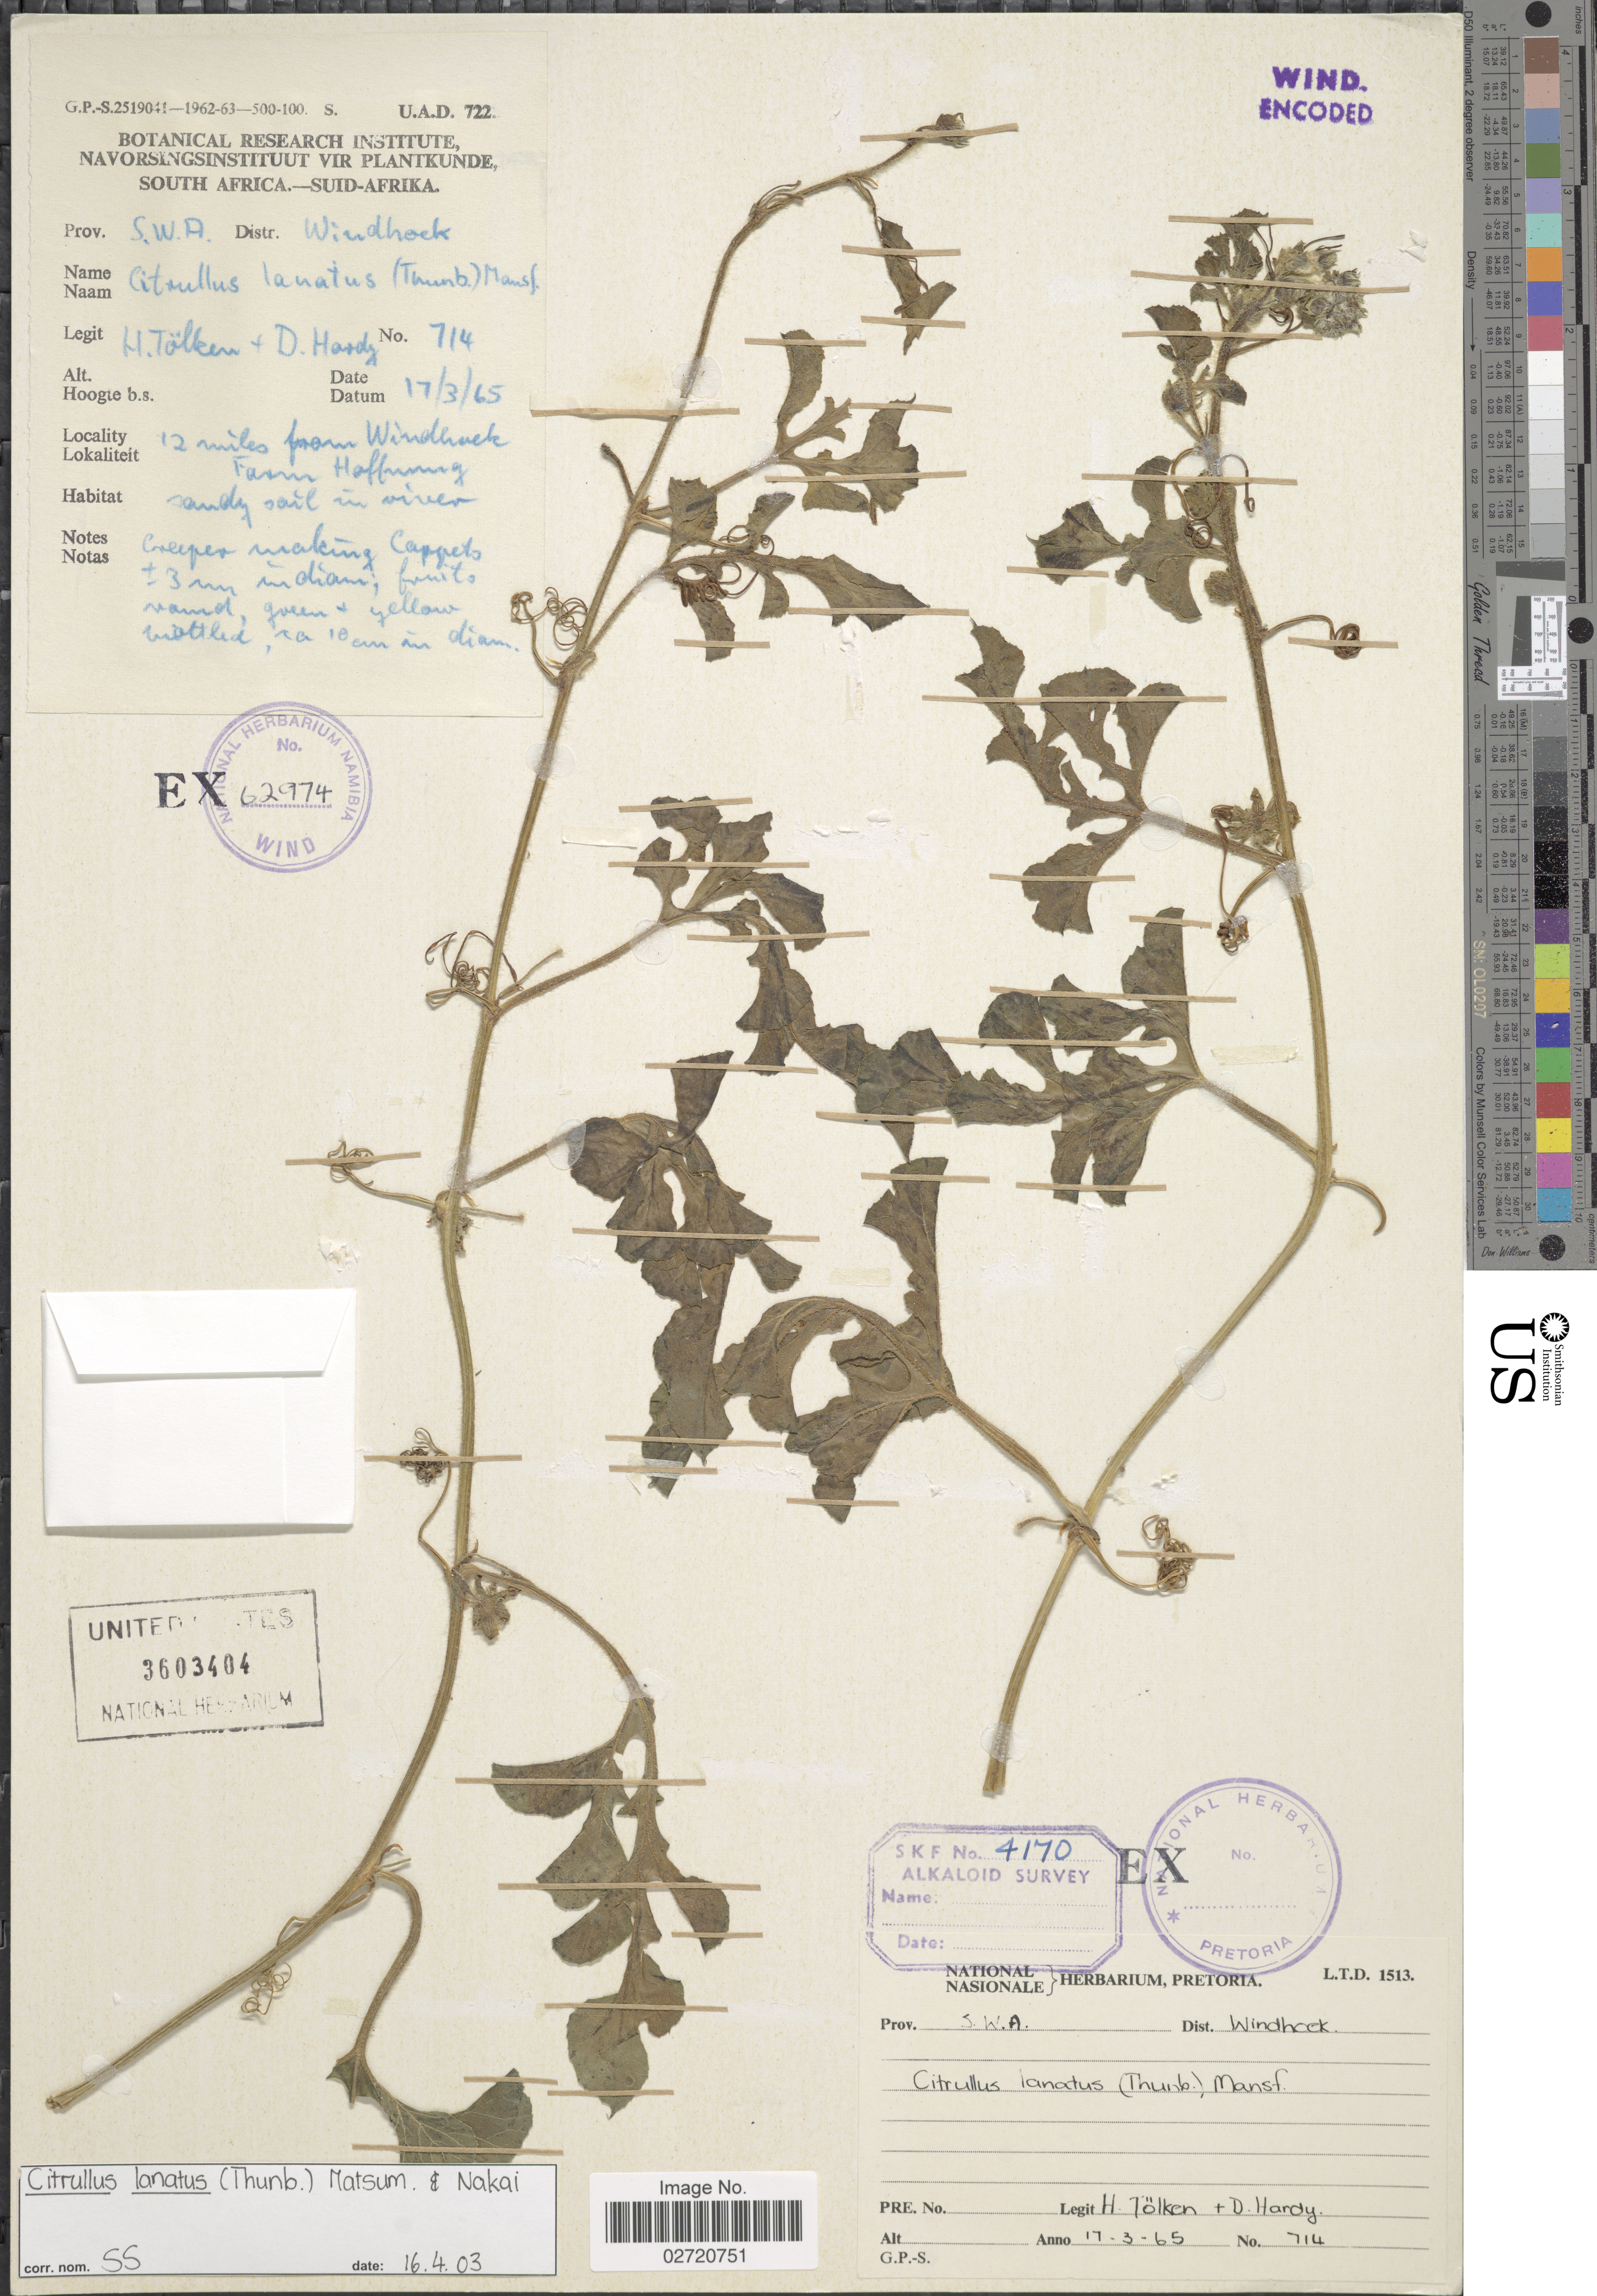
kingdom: Plantae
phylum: Tracheophyta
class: Magnoliopsida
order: Cucurbitales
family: Cucurbitaceae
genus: Citrullus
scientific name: Citrullus lanatus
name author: (Thunb.) Matsum. & Nakai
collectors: H. R. Tölken & D. Hardy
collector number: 714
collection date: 1965-03-17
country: Namibia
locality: Prov. S.W.A., Distr. Windhoek. 12 miles from Windhoek. Farm Hoffnung.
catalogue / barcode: US 3603404